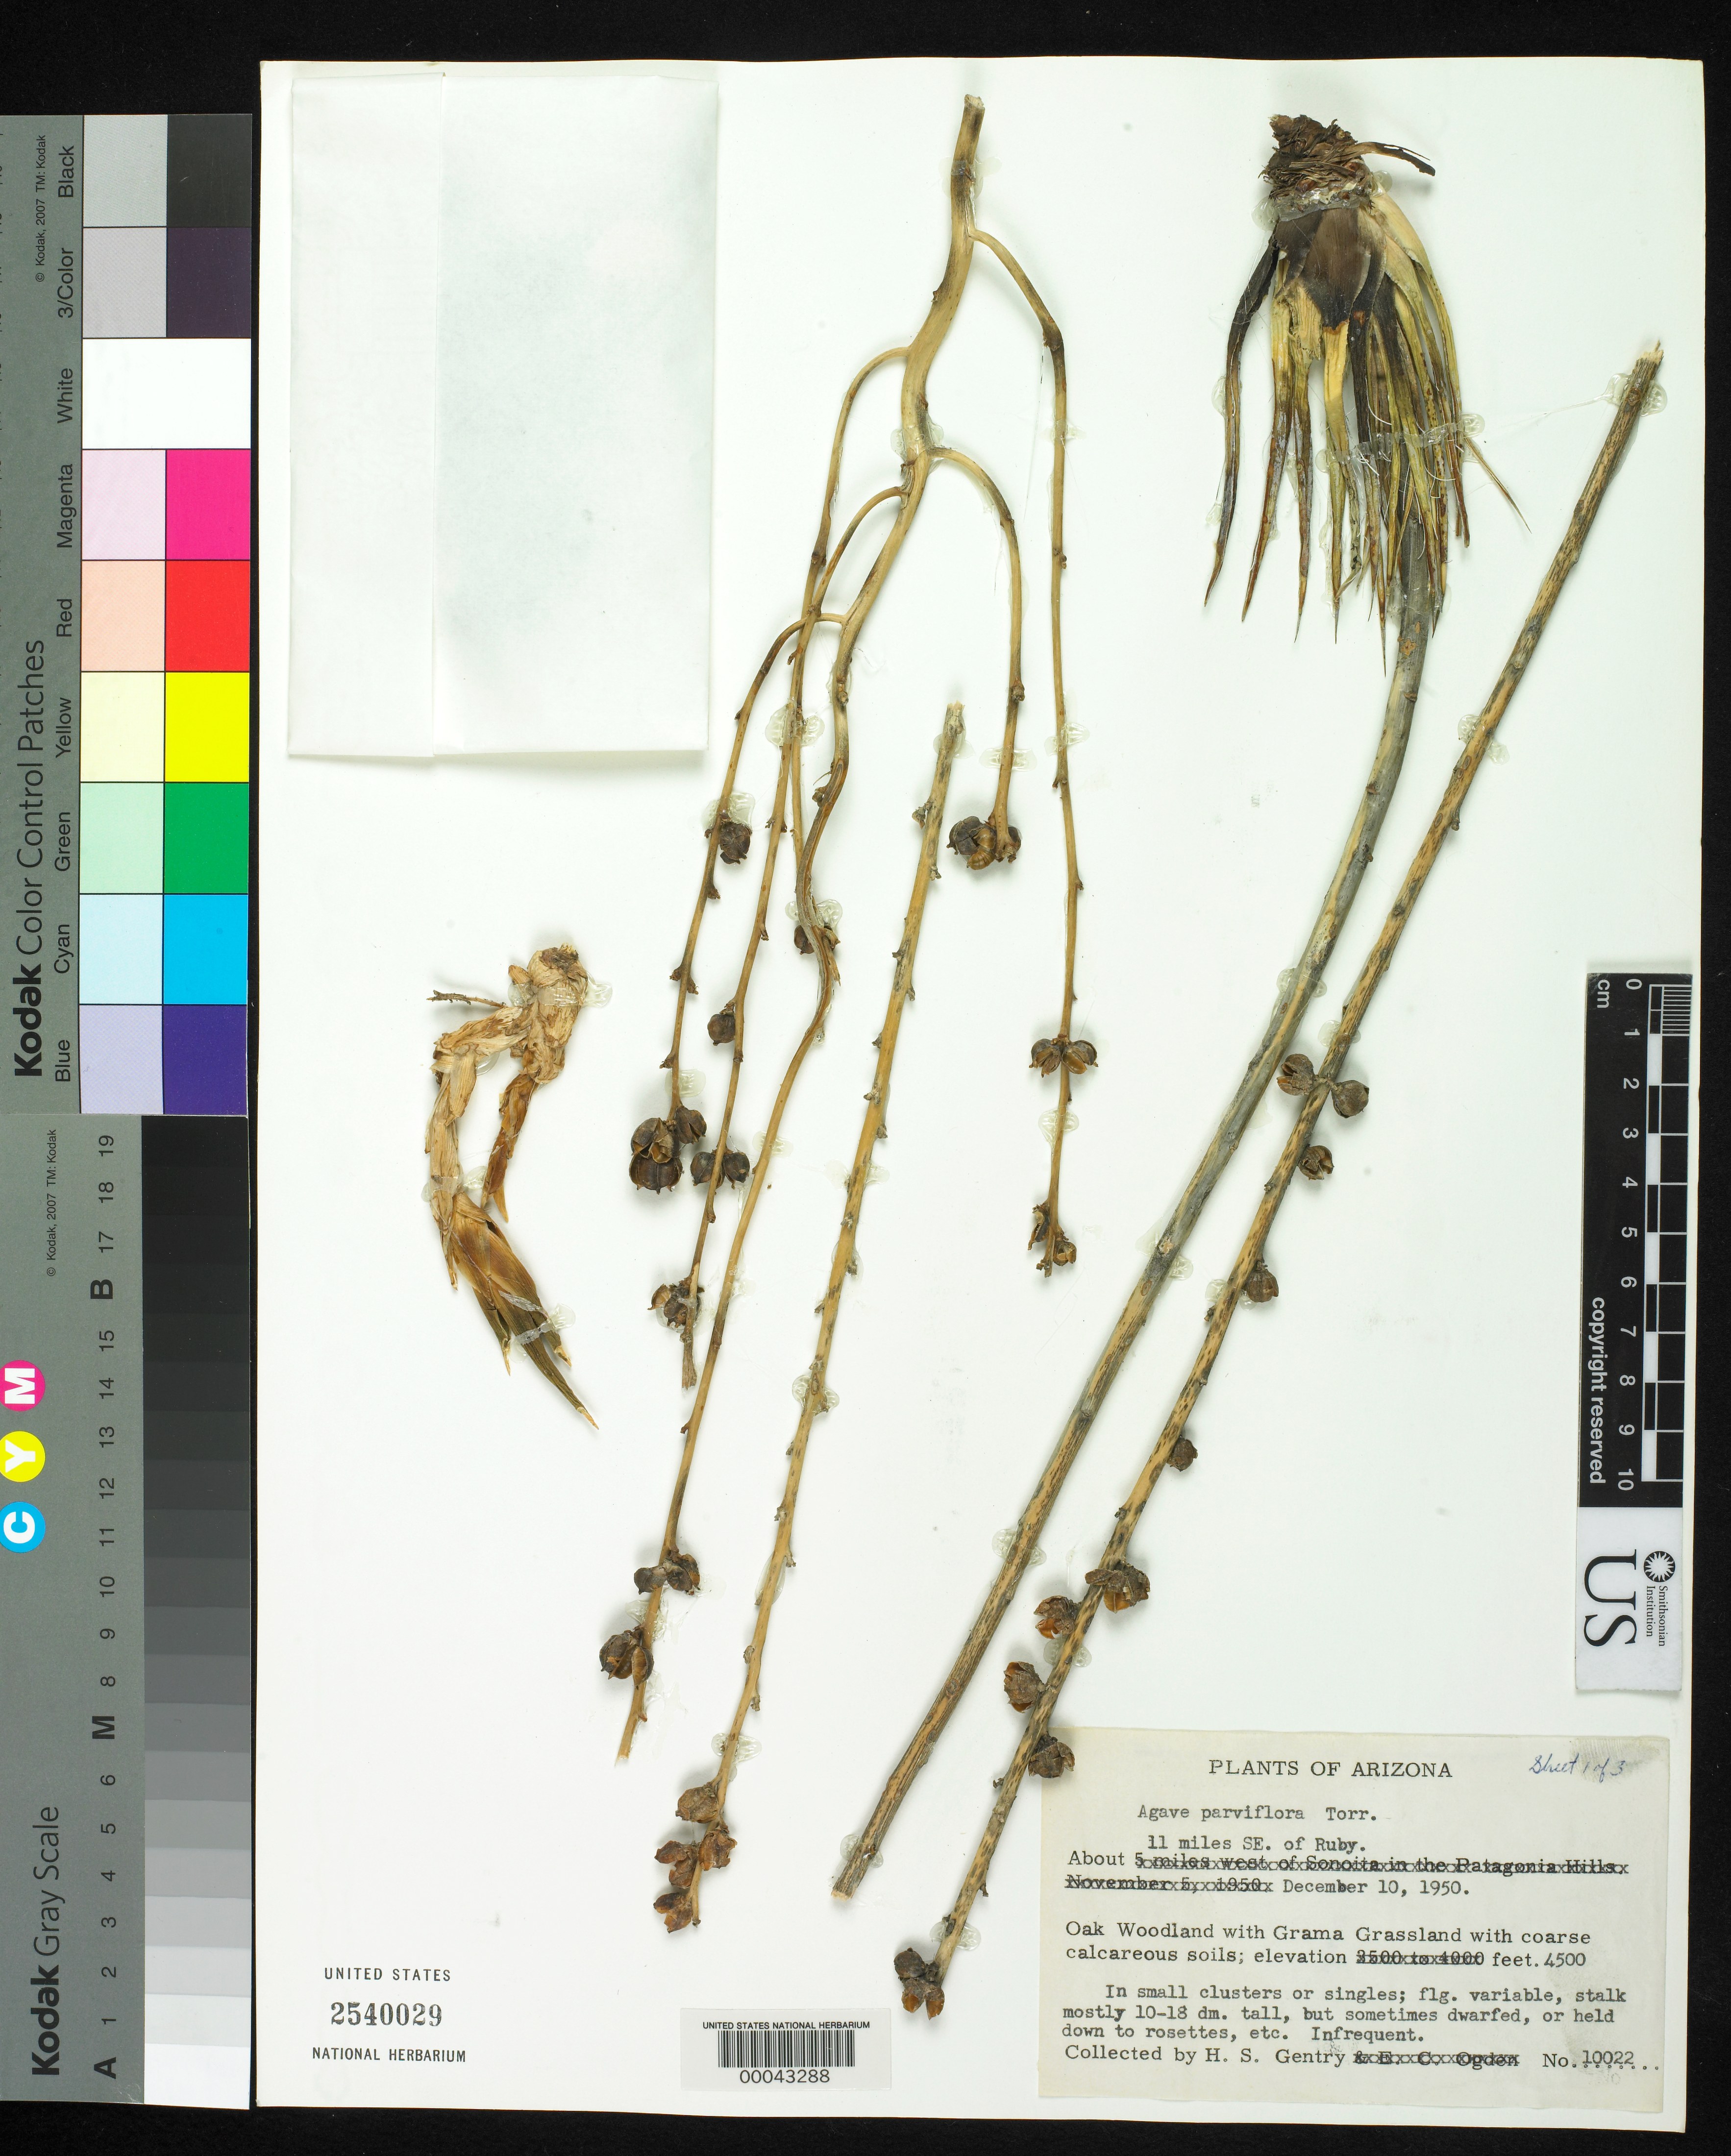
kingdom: Plantae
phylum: Tracheophyta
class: Liliopsida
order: Asparagales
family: Asparagaceae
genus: Agave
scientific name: Agave parviflora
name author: Torr. in Emory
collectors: H. S. Gentry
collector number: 10022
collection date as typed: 10 Dec 1950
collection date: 1950-12-10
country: United States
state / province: Arizona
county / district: Santa Cruz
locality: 11 se of ruby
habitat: Oak woodland with grama grassland with coarse calcareous soils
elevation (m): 1372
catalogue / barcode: US 2540029